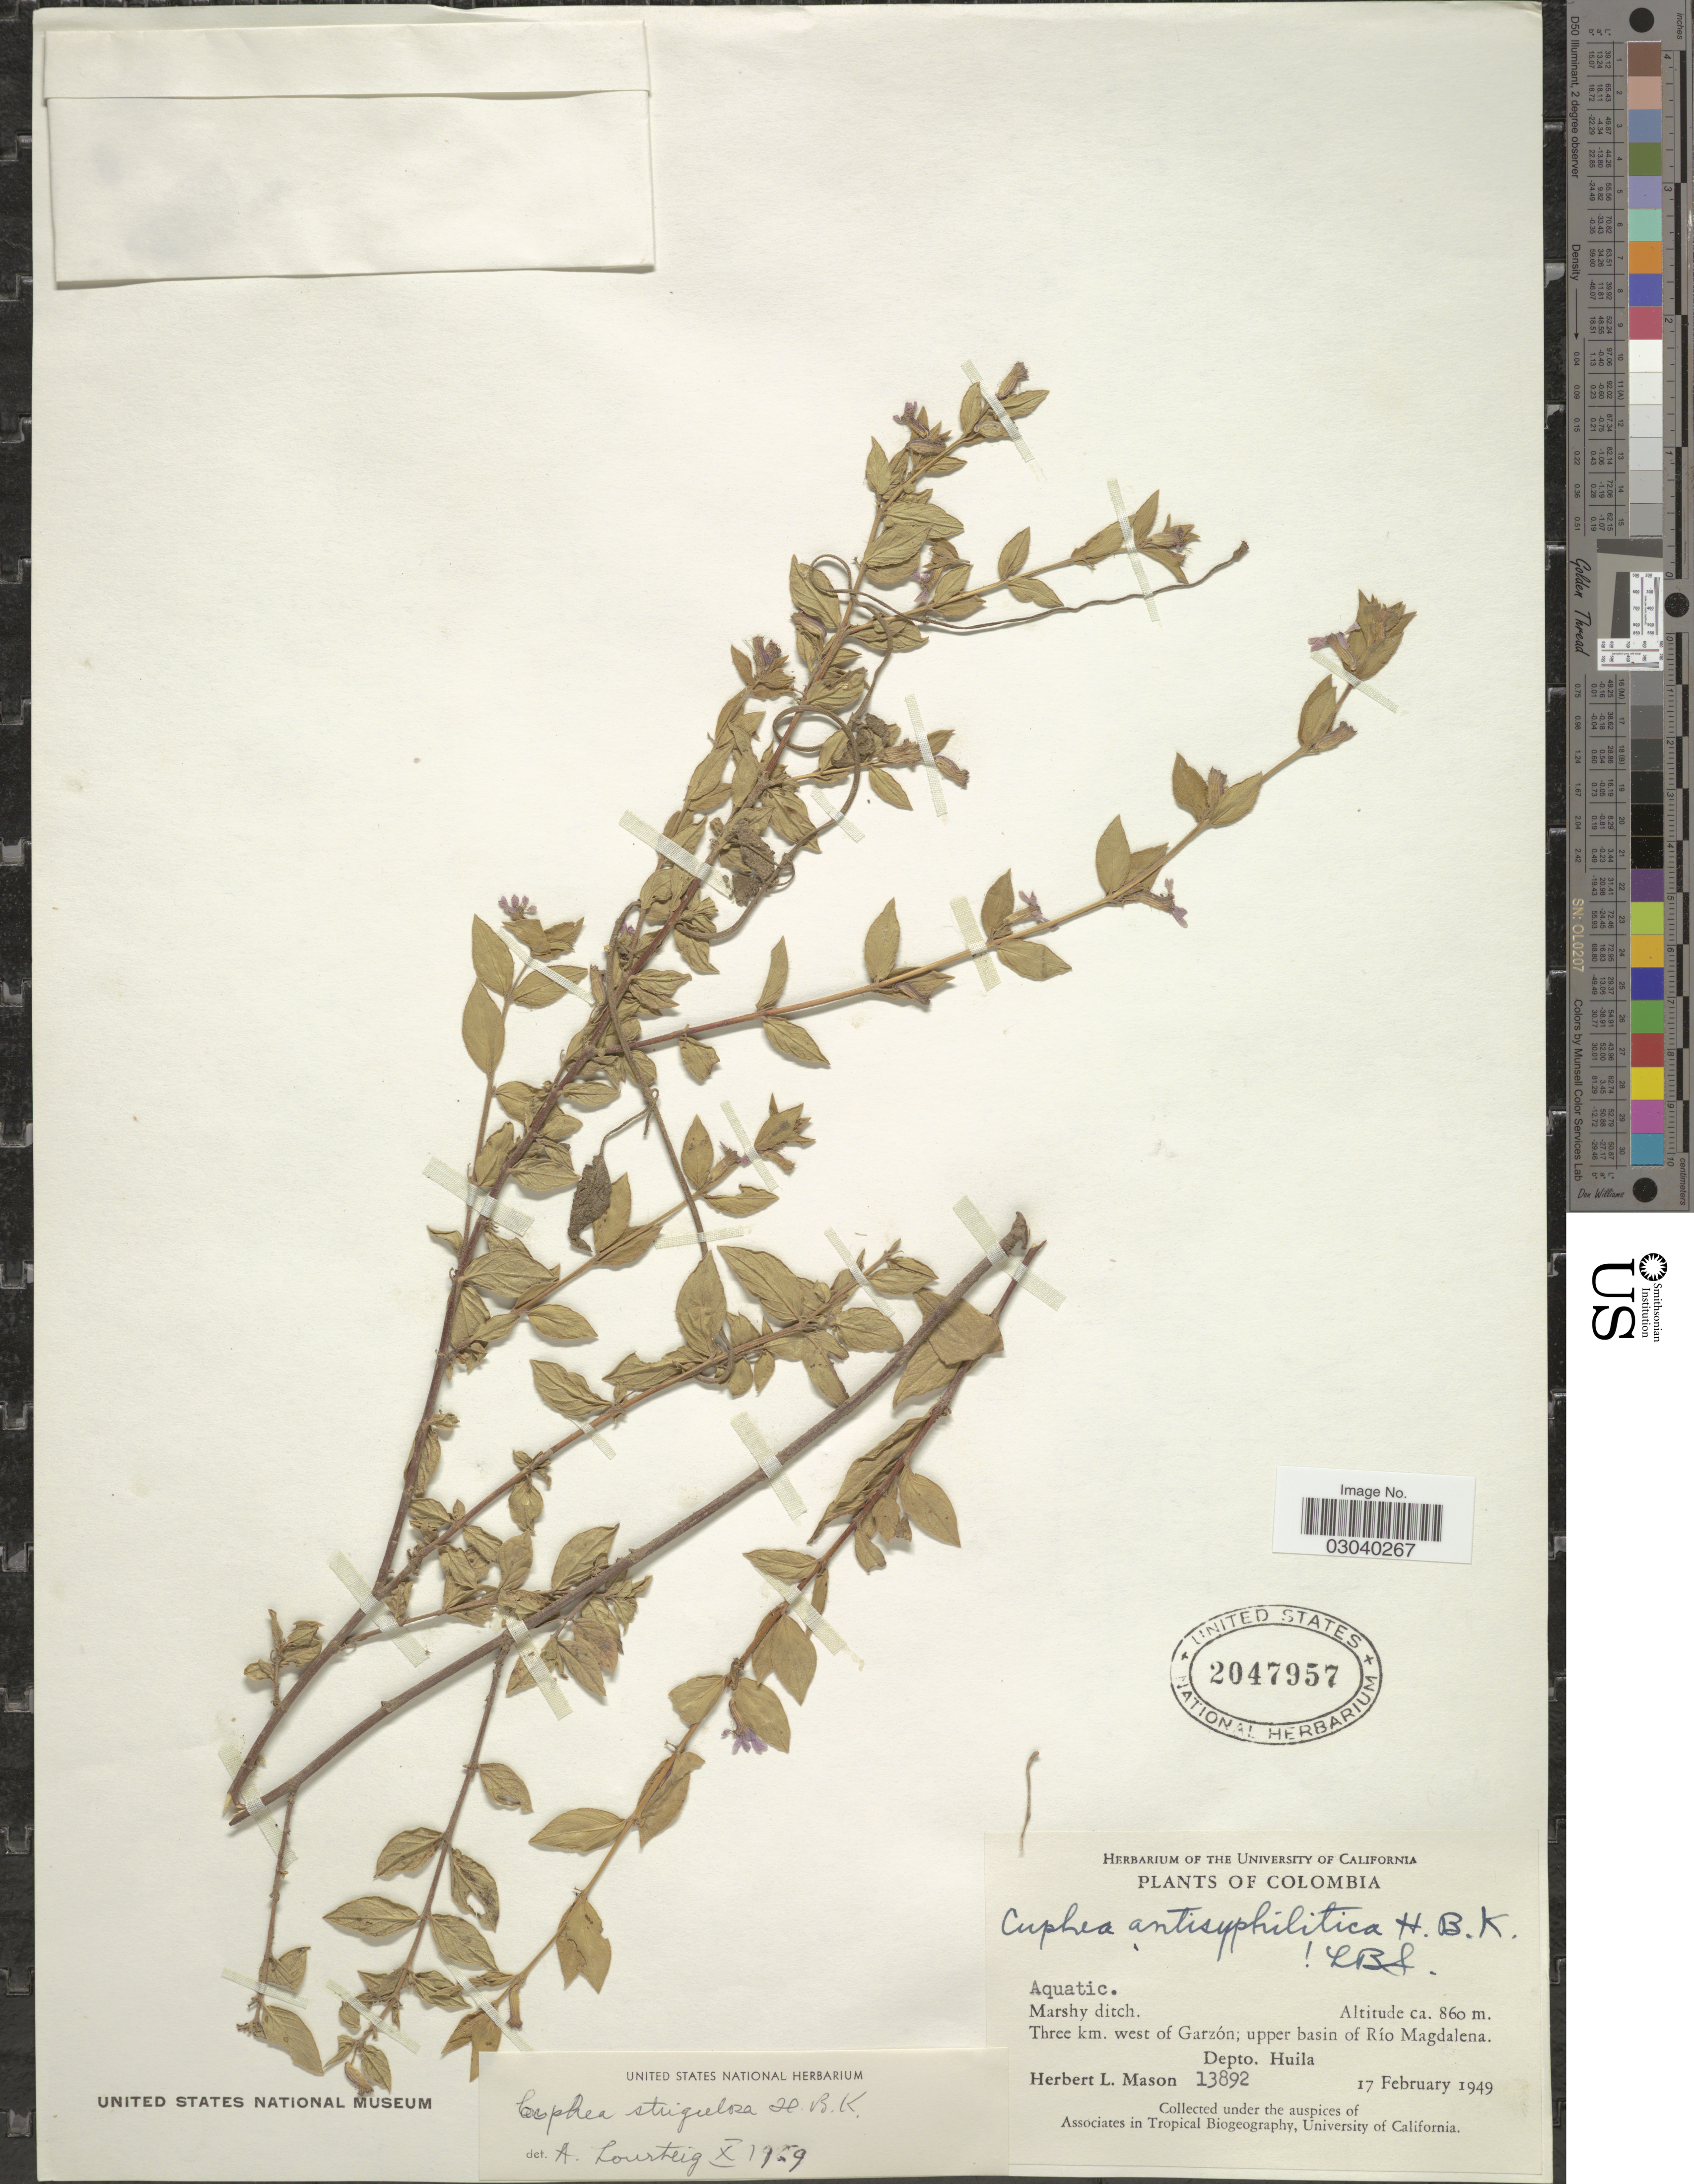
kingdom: Plantae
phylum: Tracheophyta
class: Magnoliopsida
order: Myrtales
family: Lythraceae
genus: Cuphea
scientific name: Cuphea strigulosa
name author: Kunth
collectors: H. L. Mason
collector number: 13892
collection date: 1949-02-17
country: Colombia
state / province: Huila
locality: Three km. west of Garzón; upper basin of Río Magdalena. Depto. Huila.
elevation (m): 860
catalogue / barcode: US 2047957